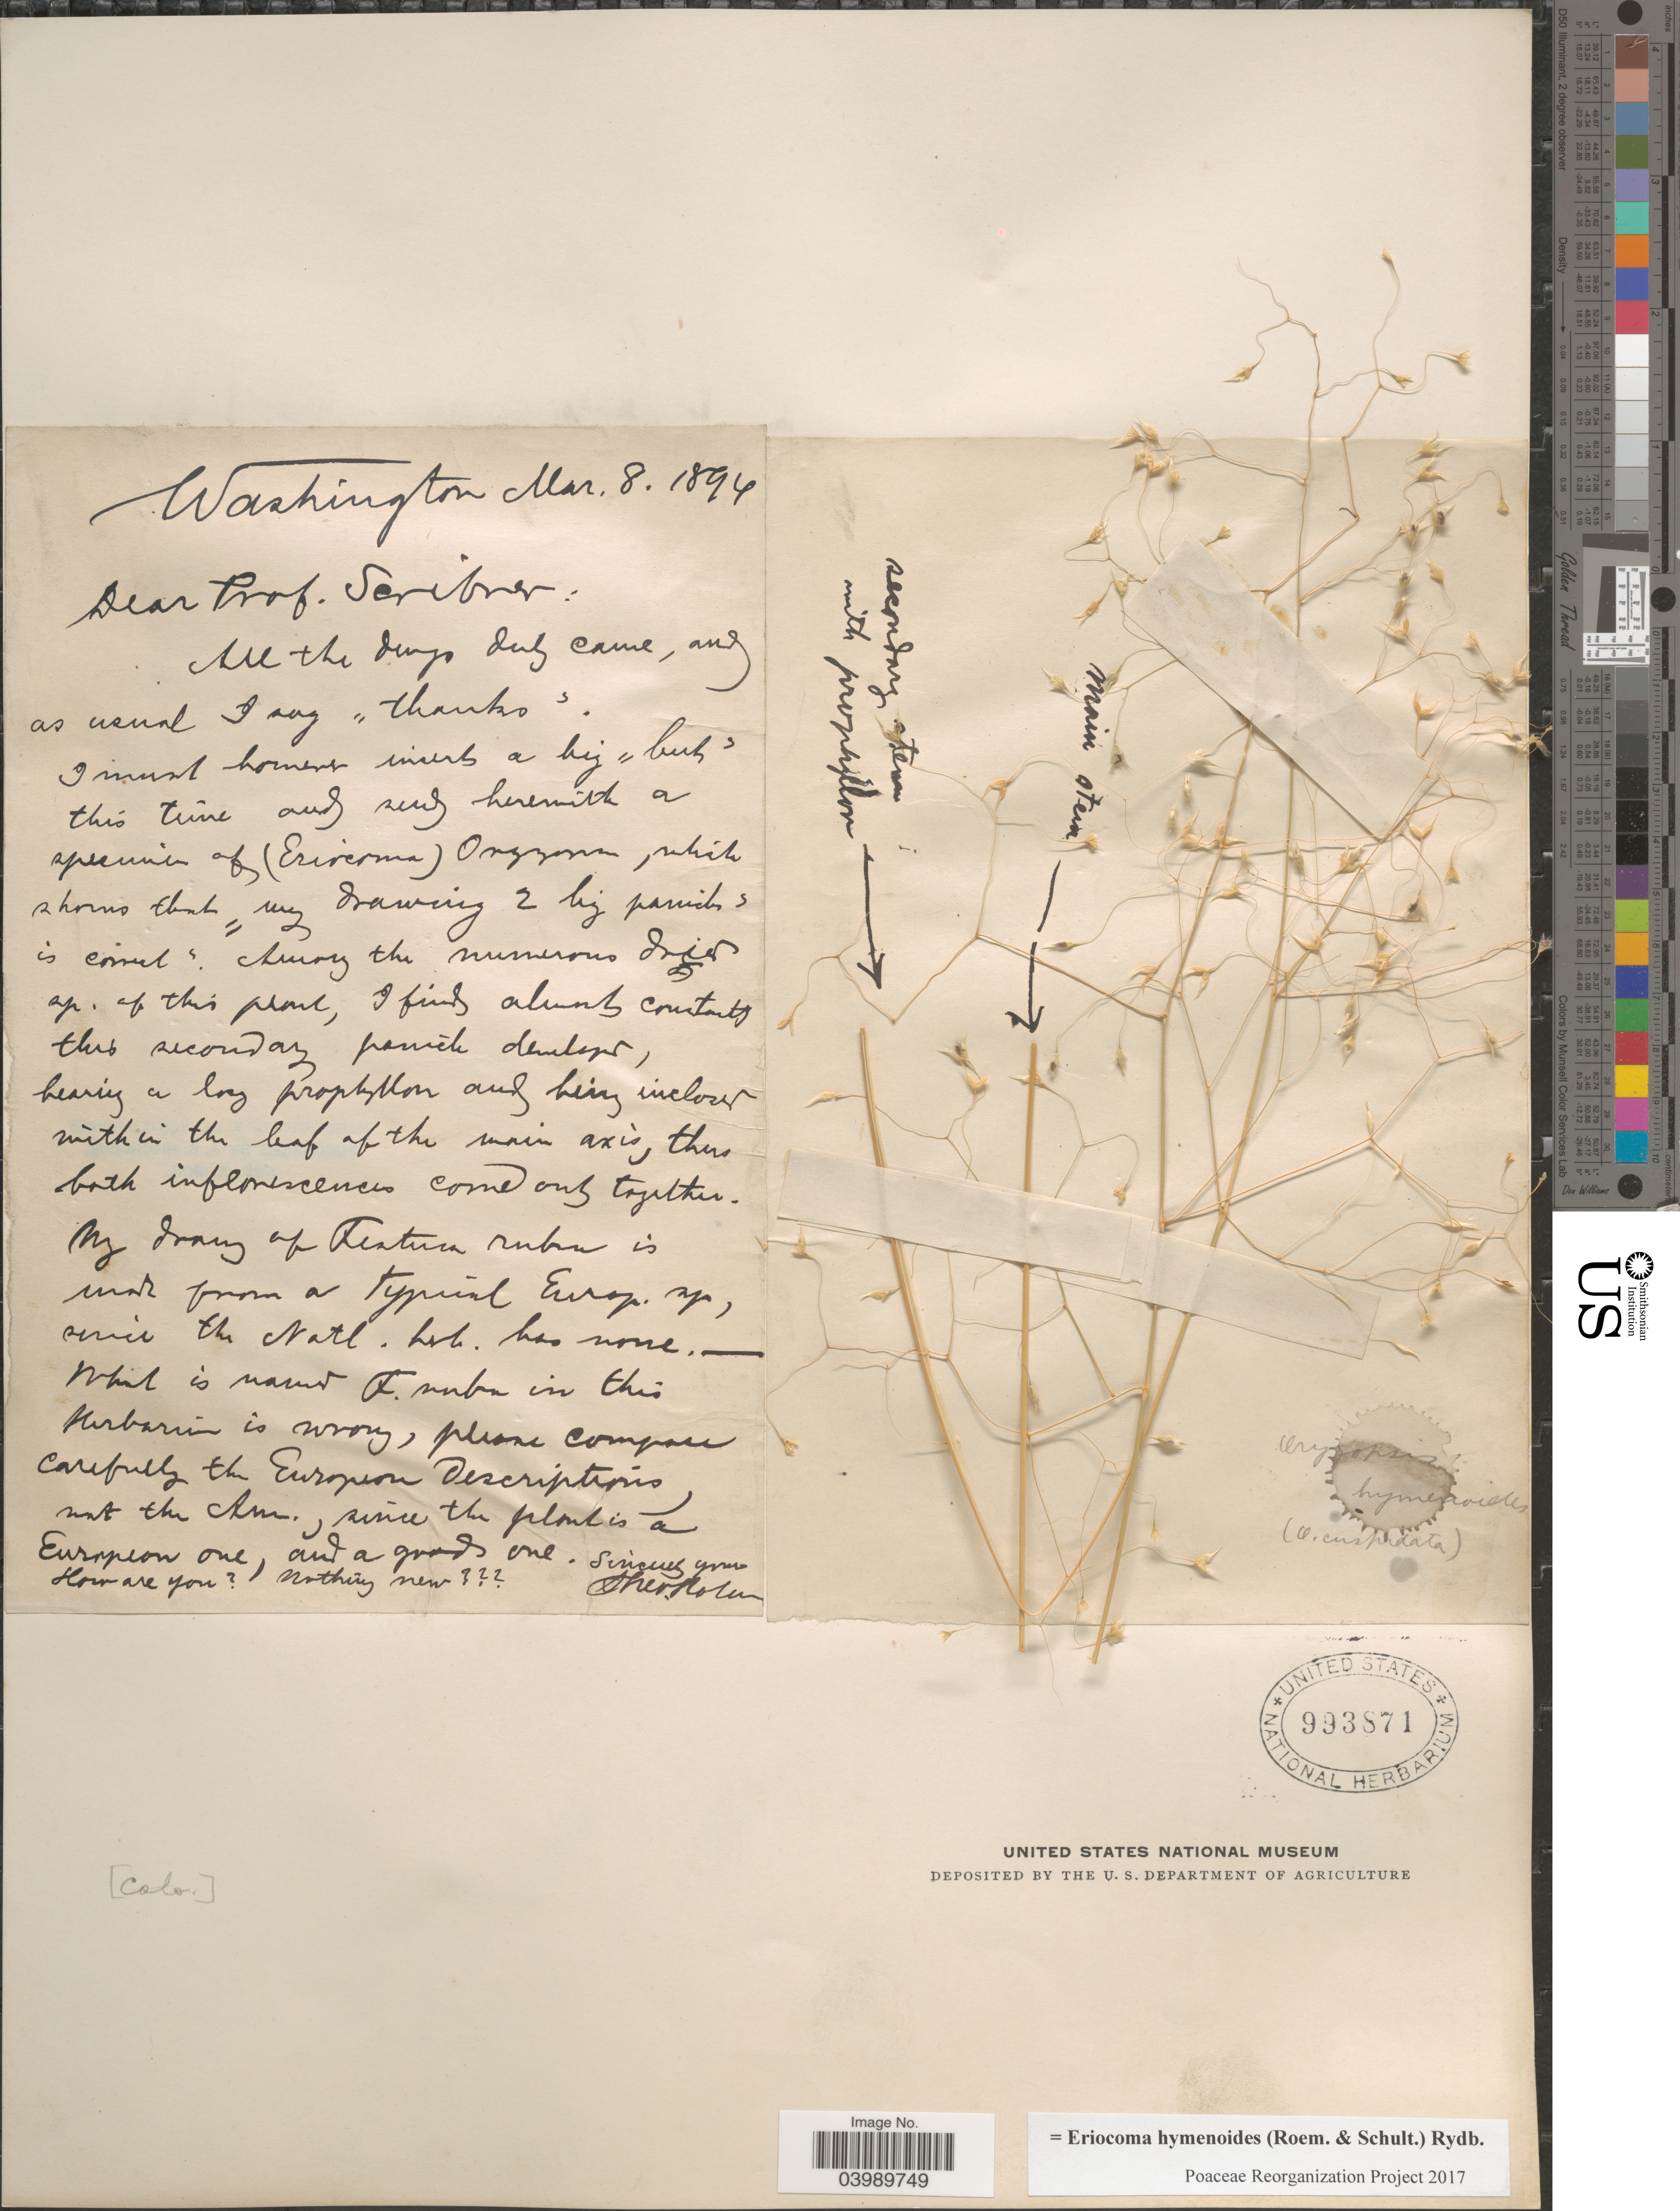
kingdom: Plantae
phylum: Tracheophyta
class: Liliopsida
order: Poales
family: Poaceae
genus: Eriocoma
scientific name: Eriocoma hymenoides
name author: (Roem. & Schult.) Rydb.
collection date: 1894-03-08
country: United States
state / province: Washington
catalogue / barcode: US 993871